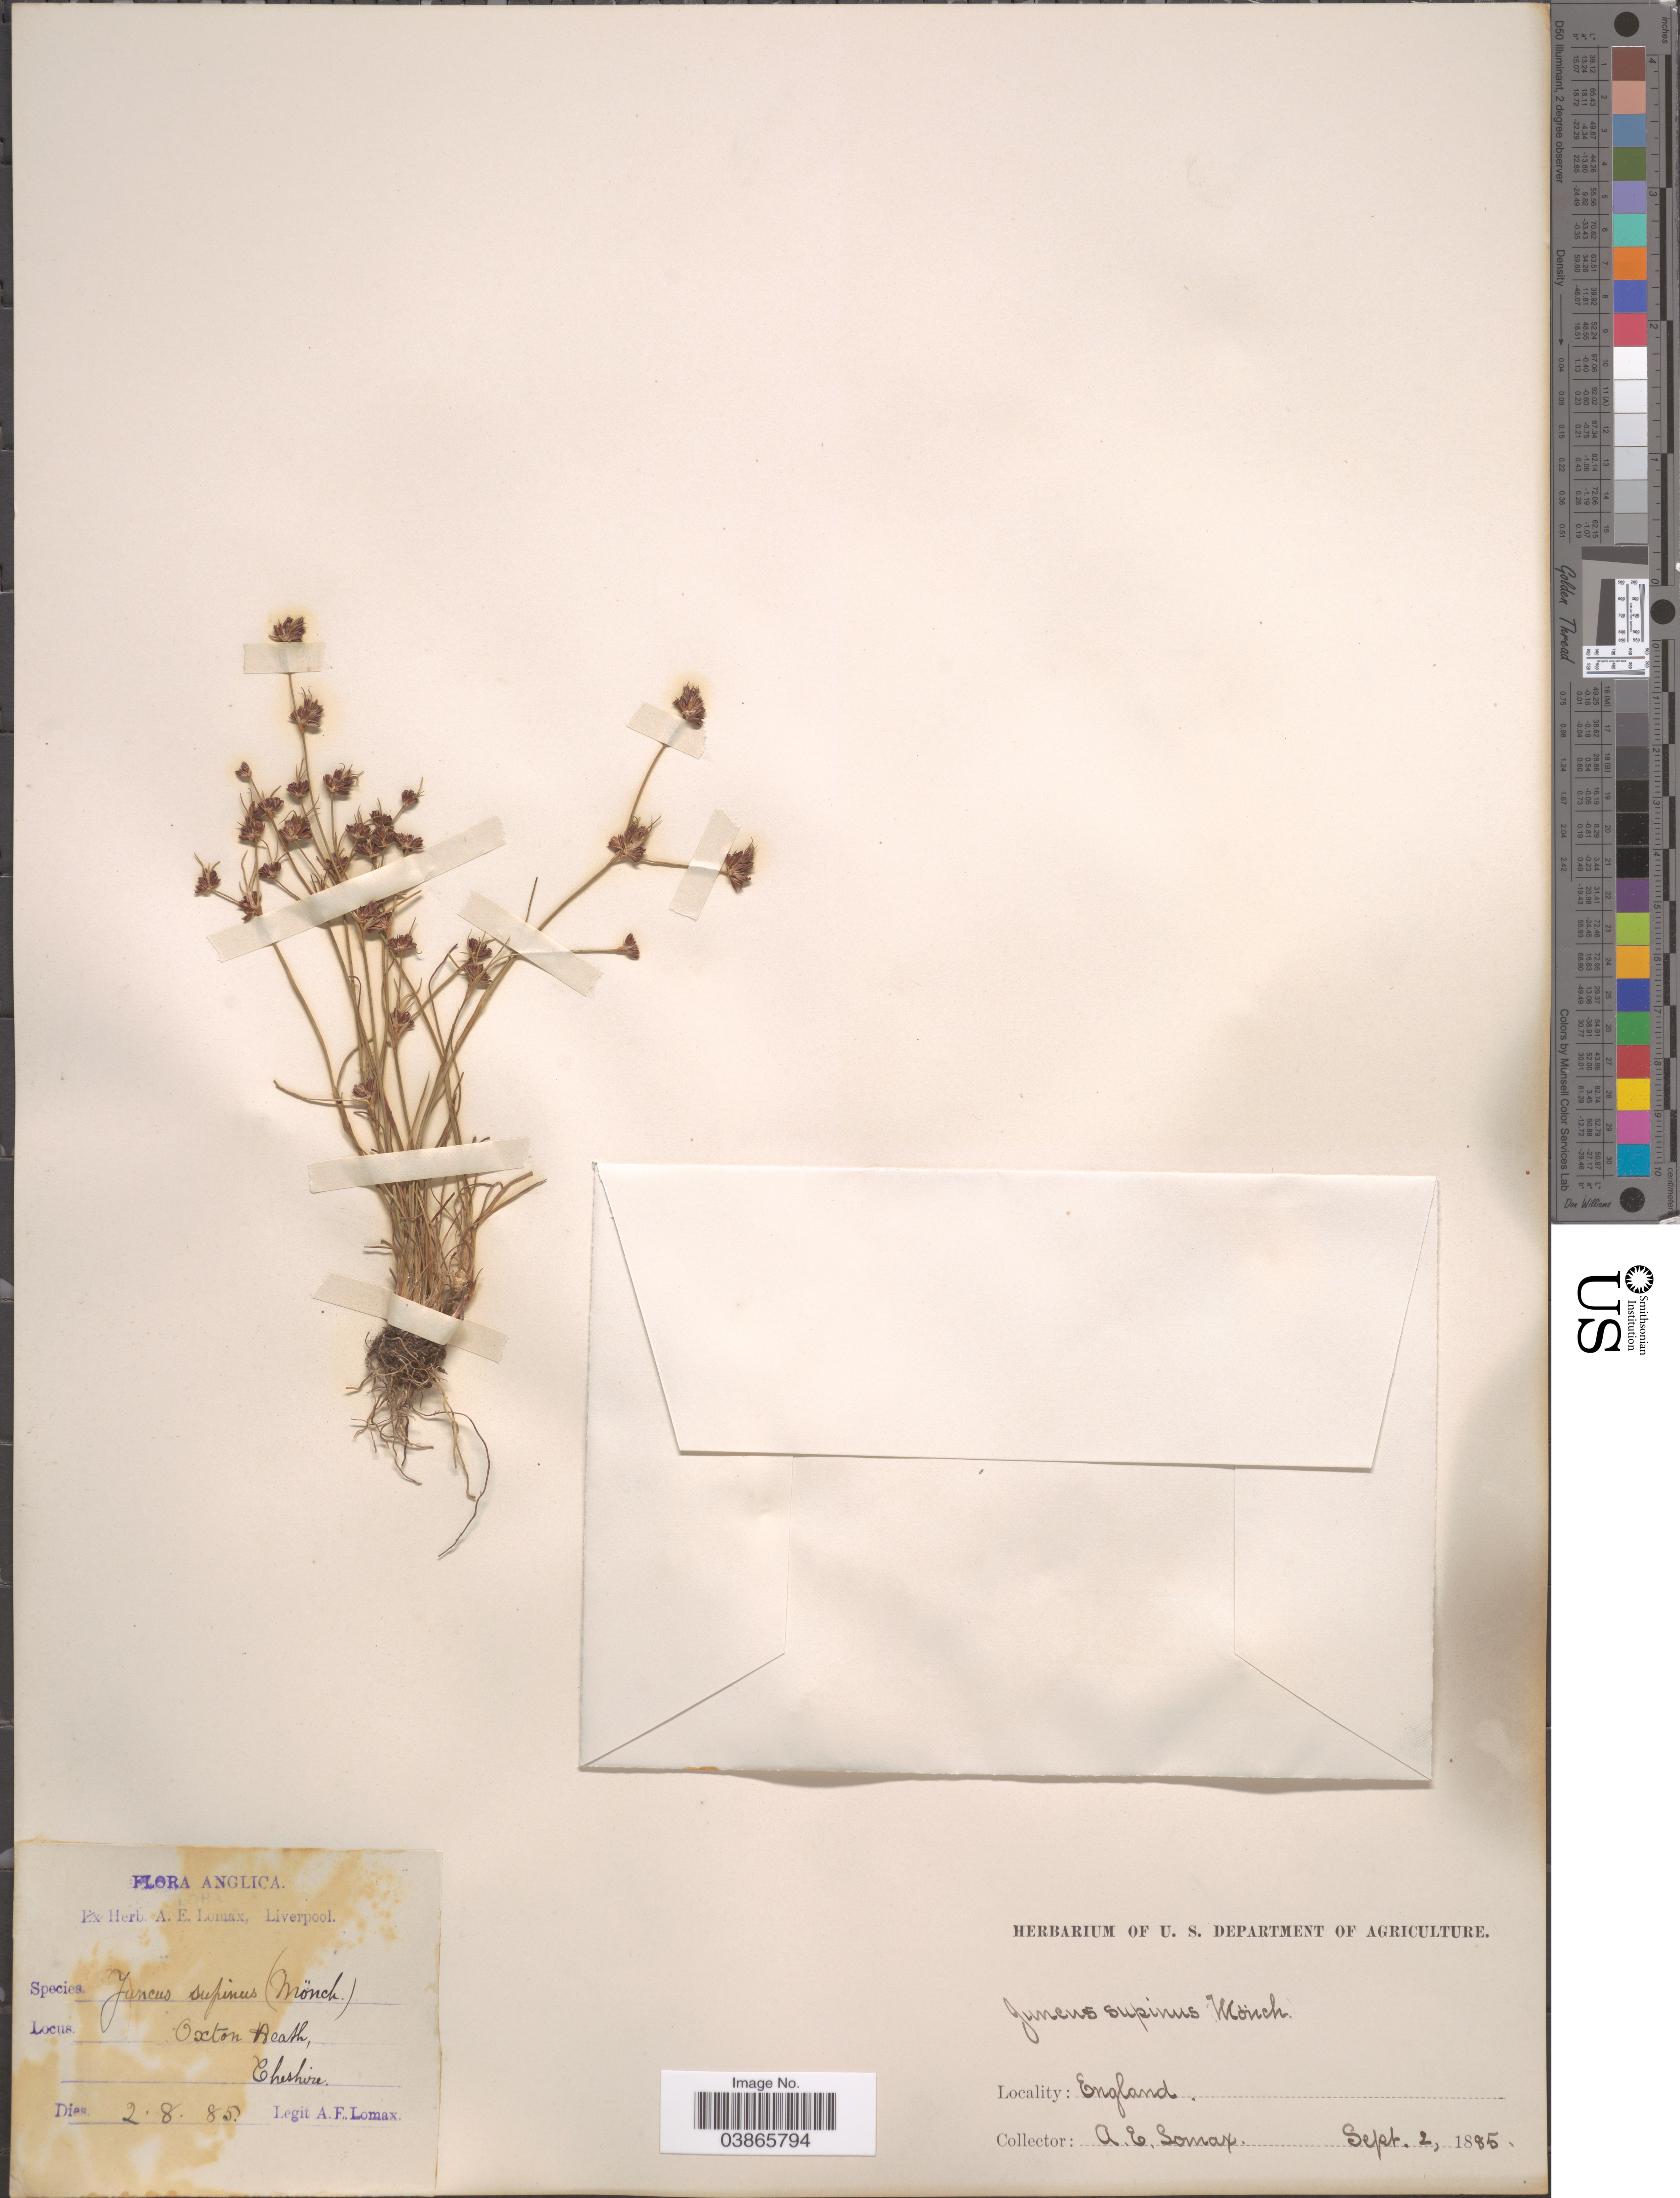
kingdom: Plantae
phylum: Tracheophyta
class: Liliopsida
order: Poales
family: Juncaceae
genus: Juncus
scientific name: Juncus supinus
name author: Moench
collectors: A. Lomax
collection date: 1885-08-02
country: United Kingdom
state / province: England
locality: Anglica. Oxton Heath, Cheshire.